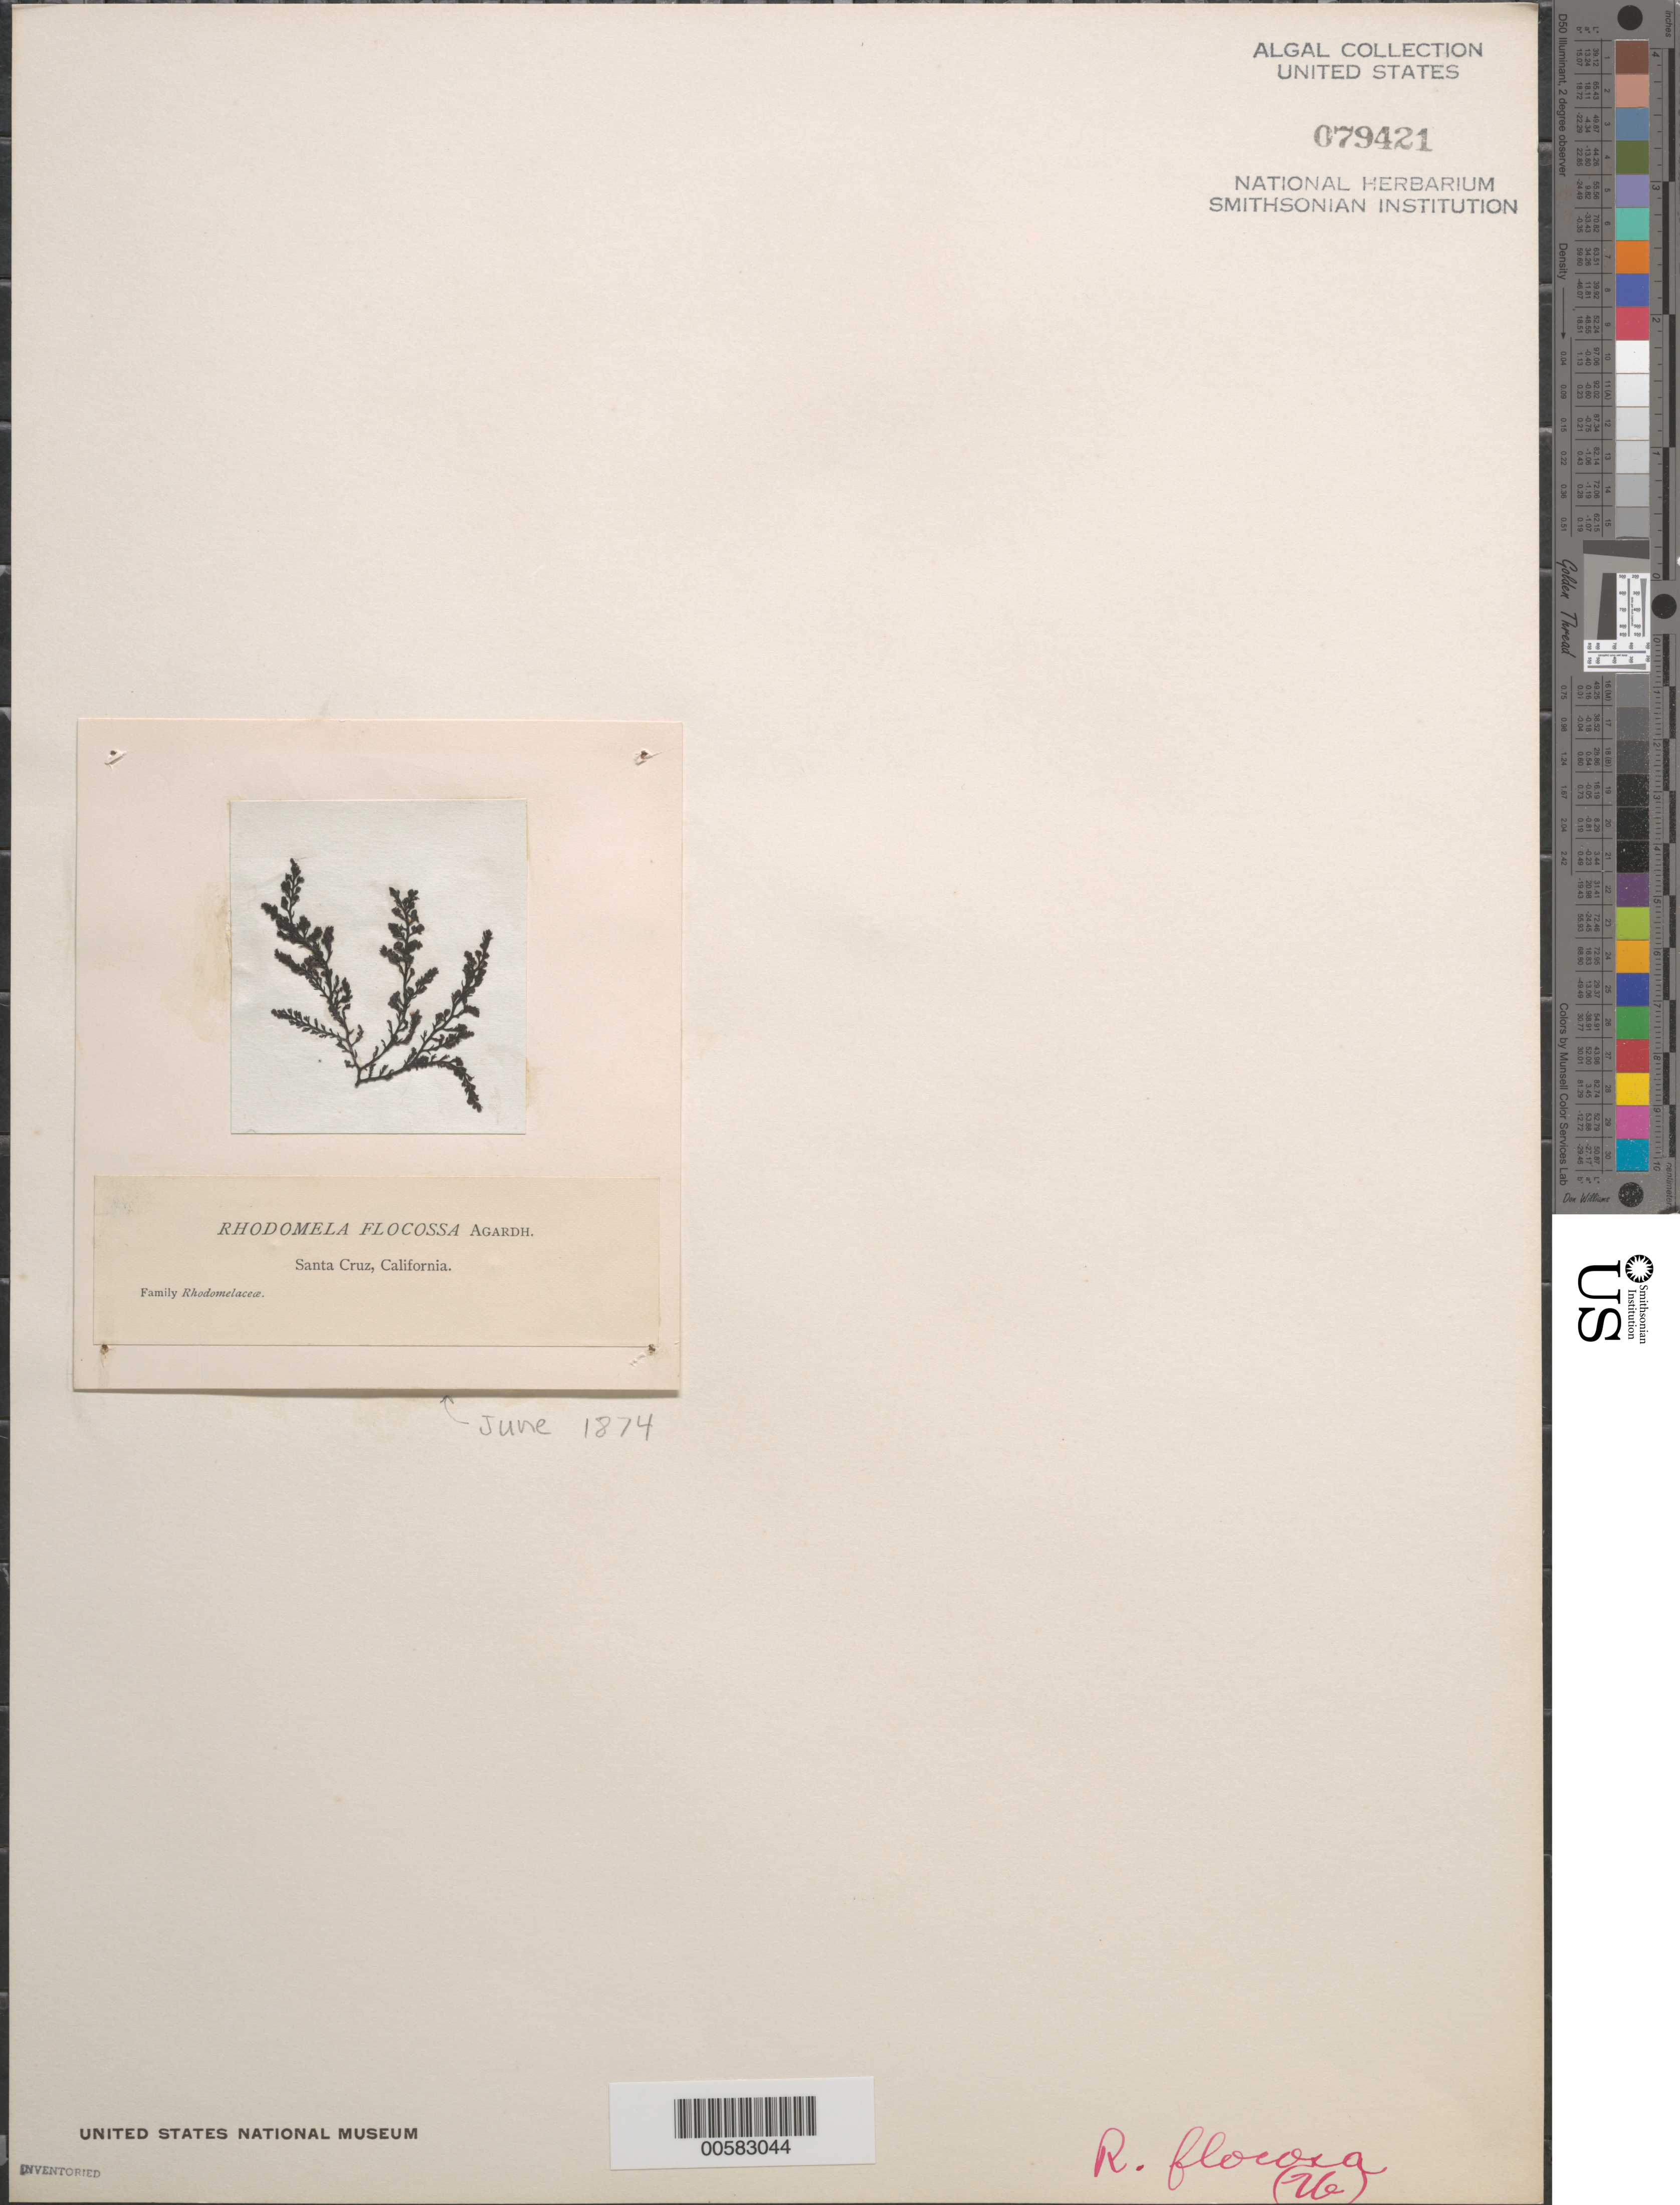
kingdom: Plantae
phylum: Rhodophyta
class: Florideophyceae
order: Ceramiales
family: Rhodomelaceae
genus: Odonthalia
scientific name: Odonthalia floccosa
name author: (Esper) Falkenb.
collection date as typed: Jun 1874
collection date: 1874-06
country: United States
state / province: California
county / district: Santa Cruz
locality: Santa Cruz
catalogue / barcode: US 79421